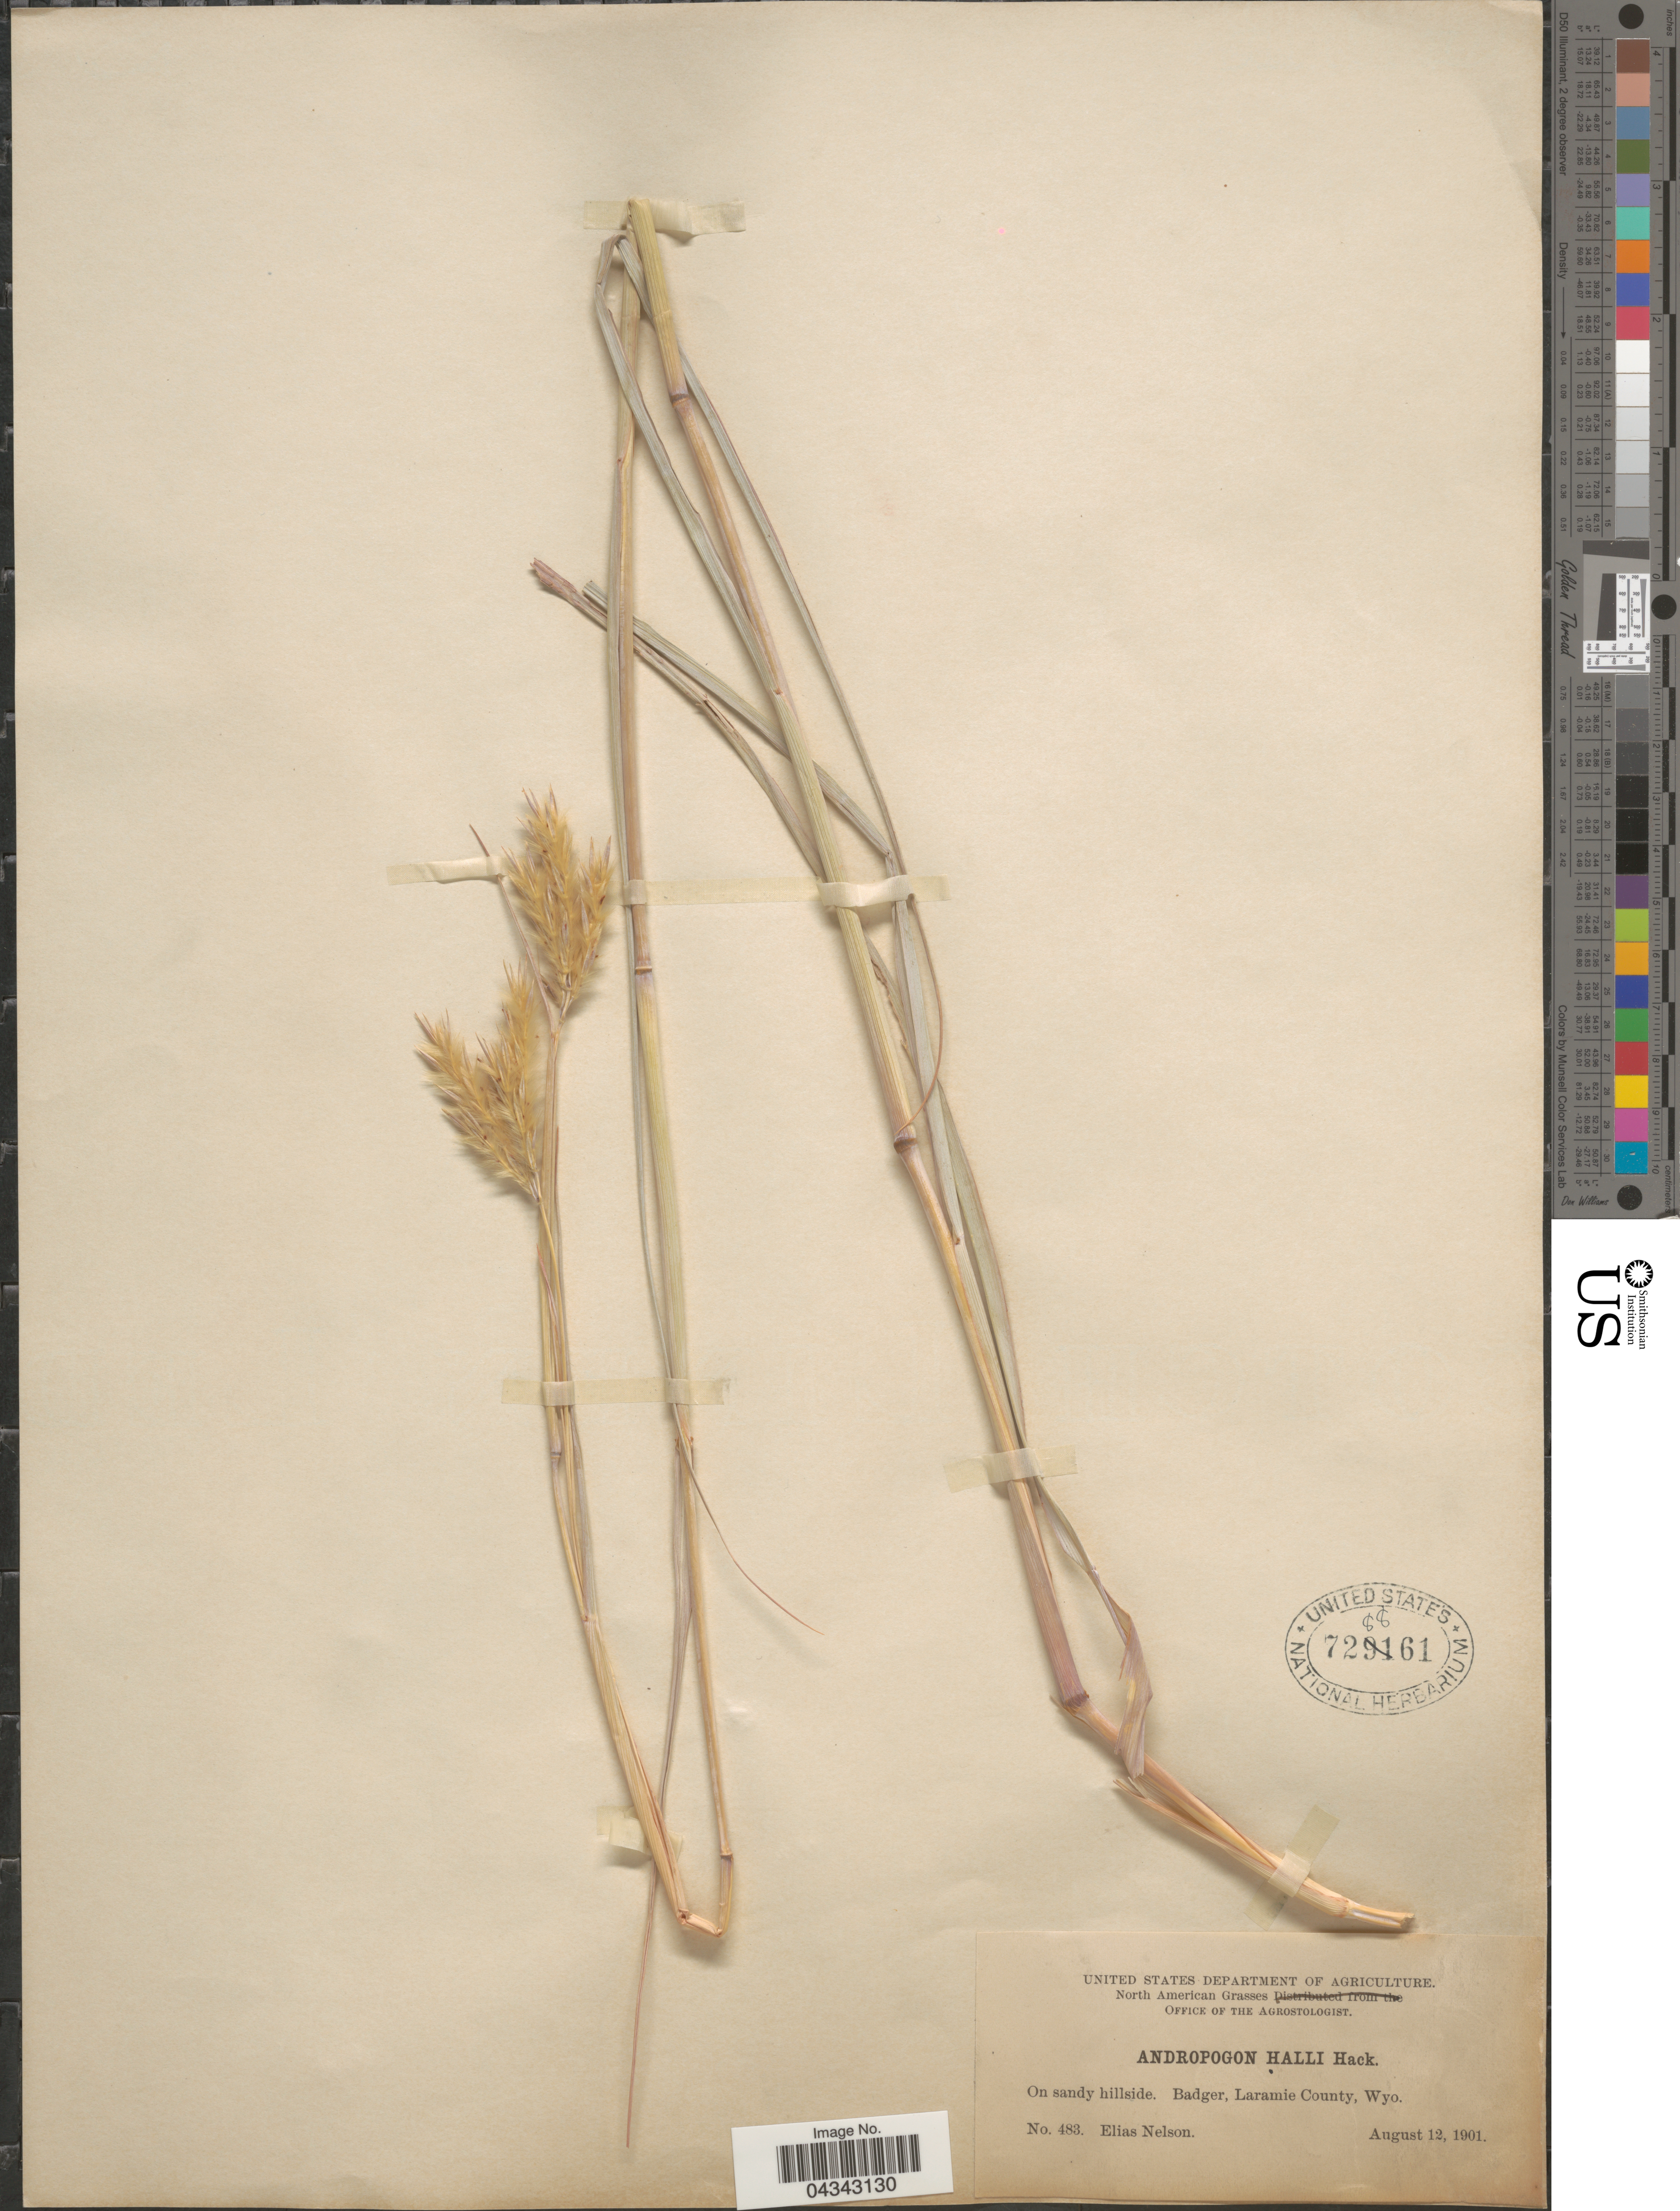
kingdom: Plantae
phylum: Tracheophyta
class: Liliopsida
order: Poales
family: Poaceae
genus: Andropogon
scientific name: Andropogon gerardii subsp. hallii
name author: (Hack.) Wipff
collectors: E. Nelson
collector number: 483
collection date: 1901-08-12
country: United States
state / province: Wyoming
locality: On sandy hillside. Badger, Laramie County.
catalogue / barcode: US 728861